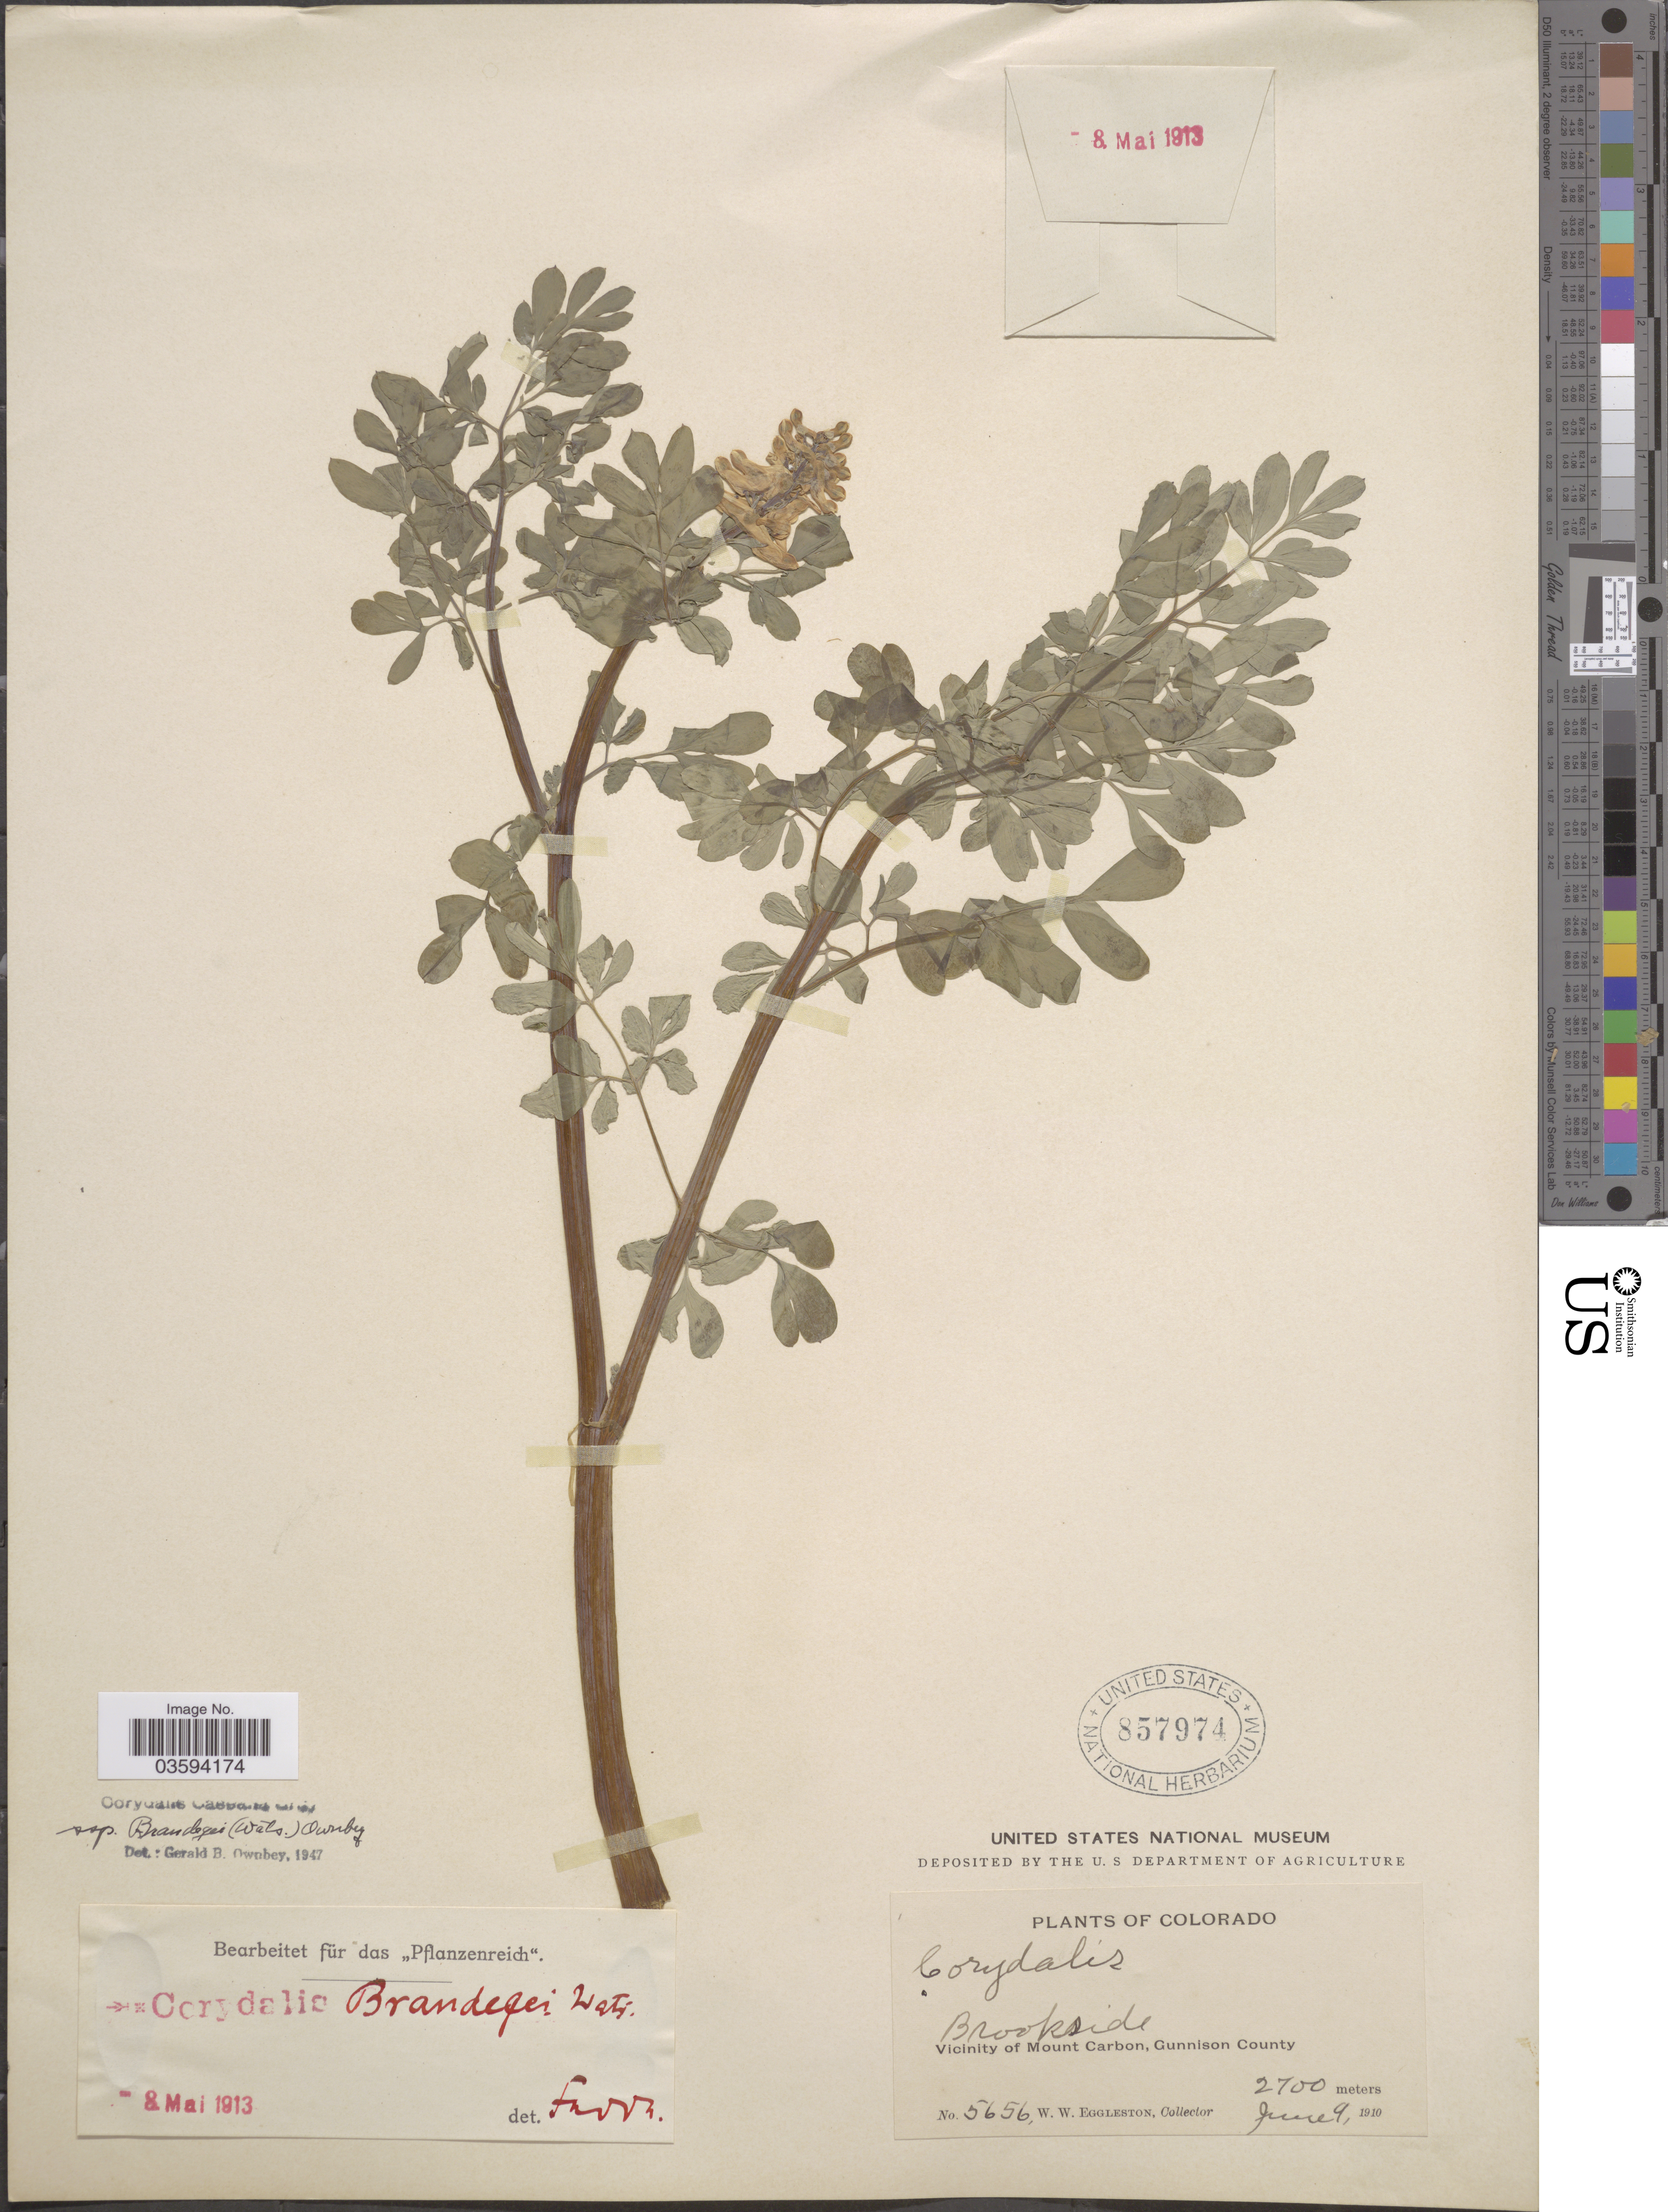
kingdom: Plantae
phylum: Tracheophyta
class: Magnoliopsida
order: Ranunculales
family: Papaveraceae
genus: Corydalis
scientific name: Corydalis caseana subsp. brandegeei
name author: (S. Watson) G.B. Ownbey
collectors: W. W. Eggleston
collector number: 5656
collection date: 1910-06-09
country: United States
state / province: Colorado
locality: Brookside. Vicinity of Mount Carbon, Gunnison County.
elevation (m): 2700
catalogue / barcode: US 857974